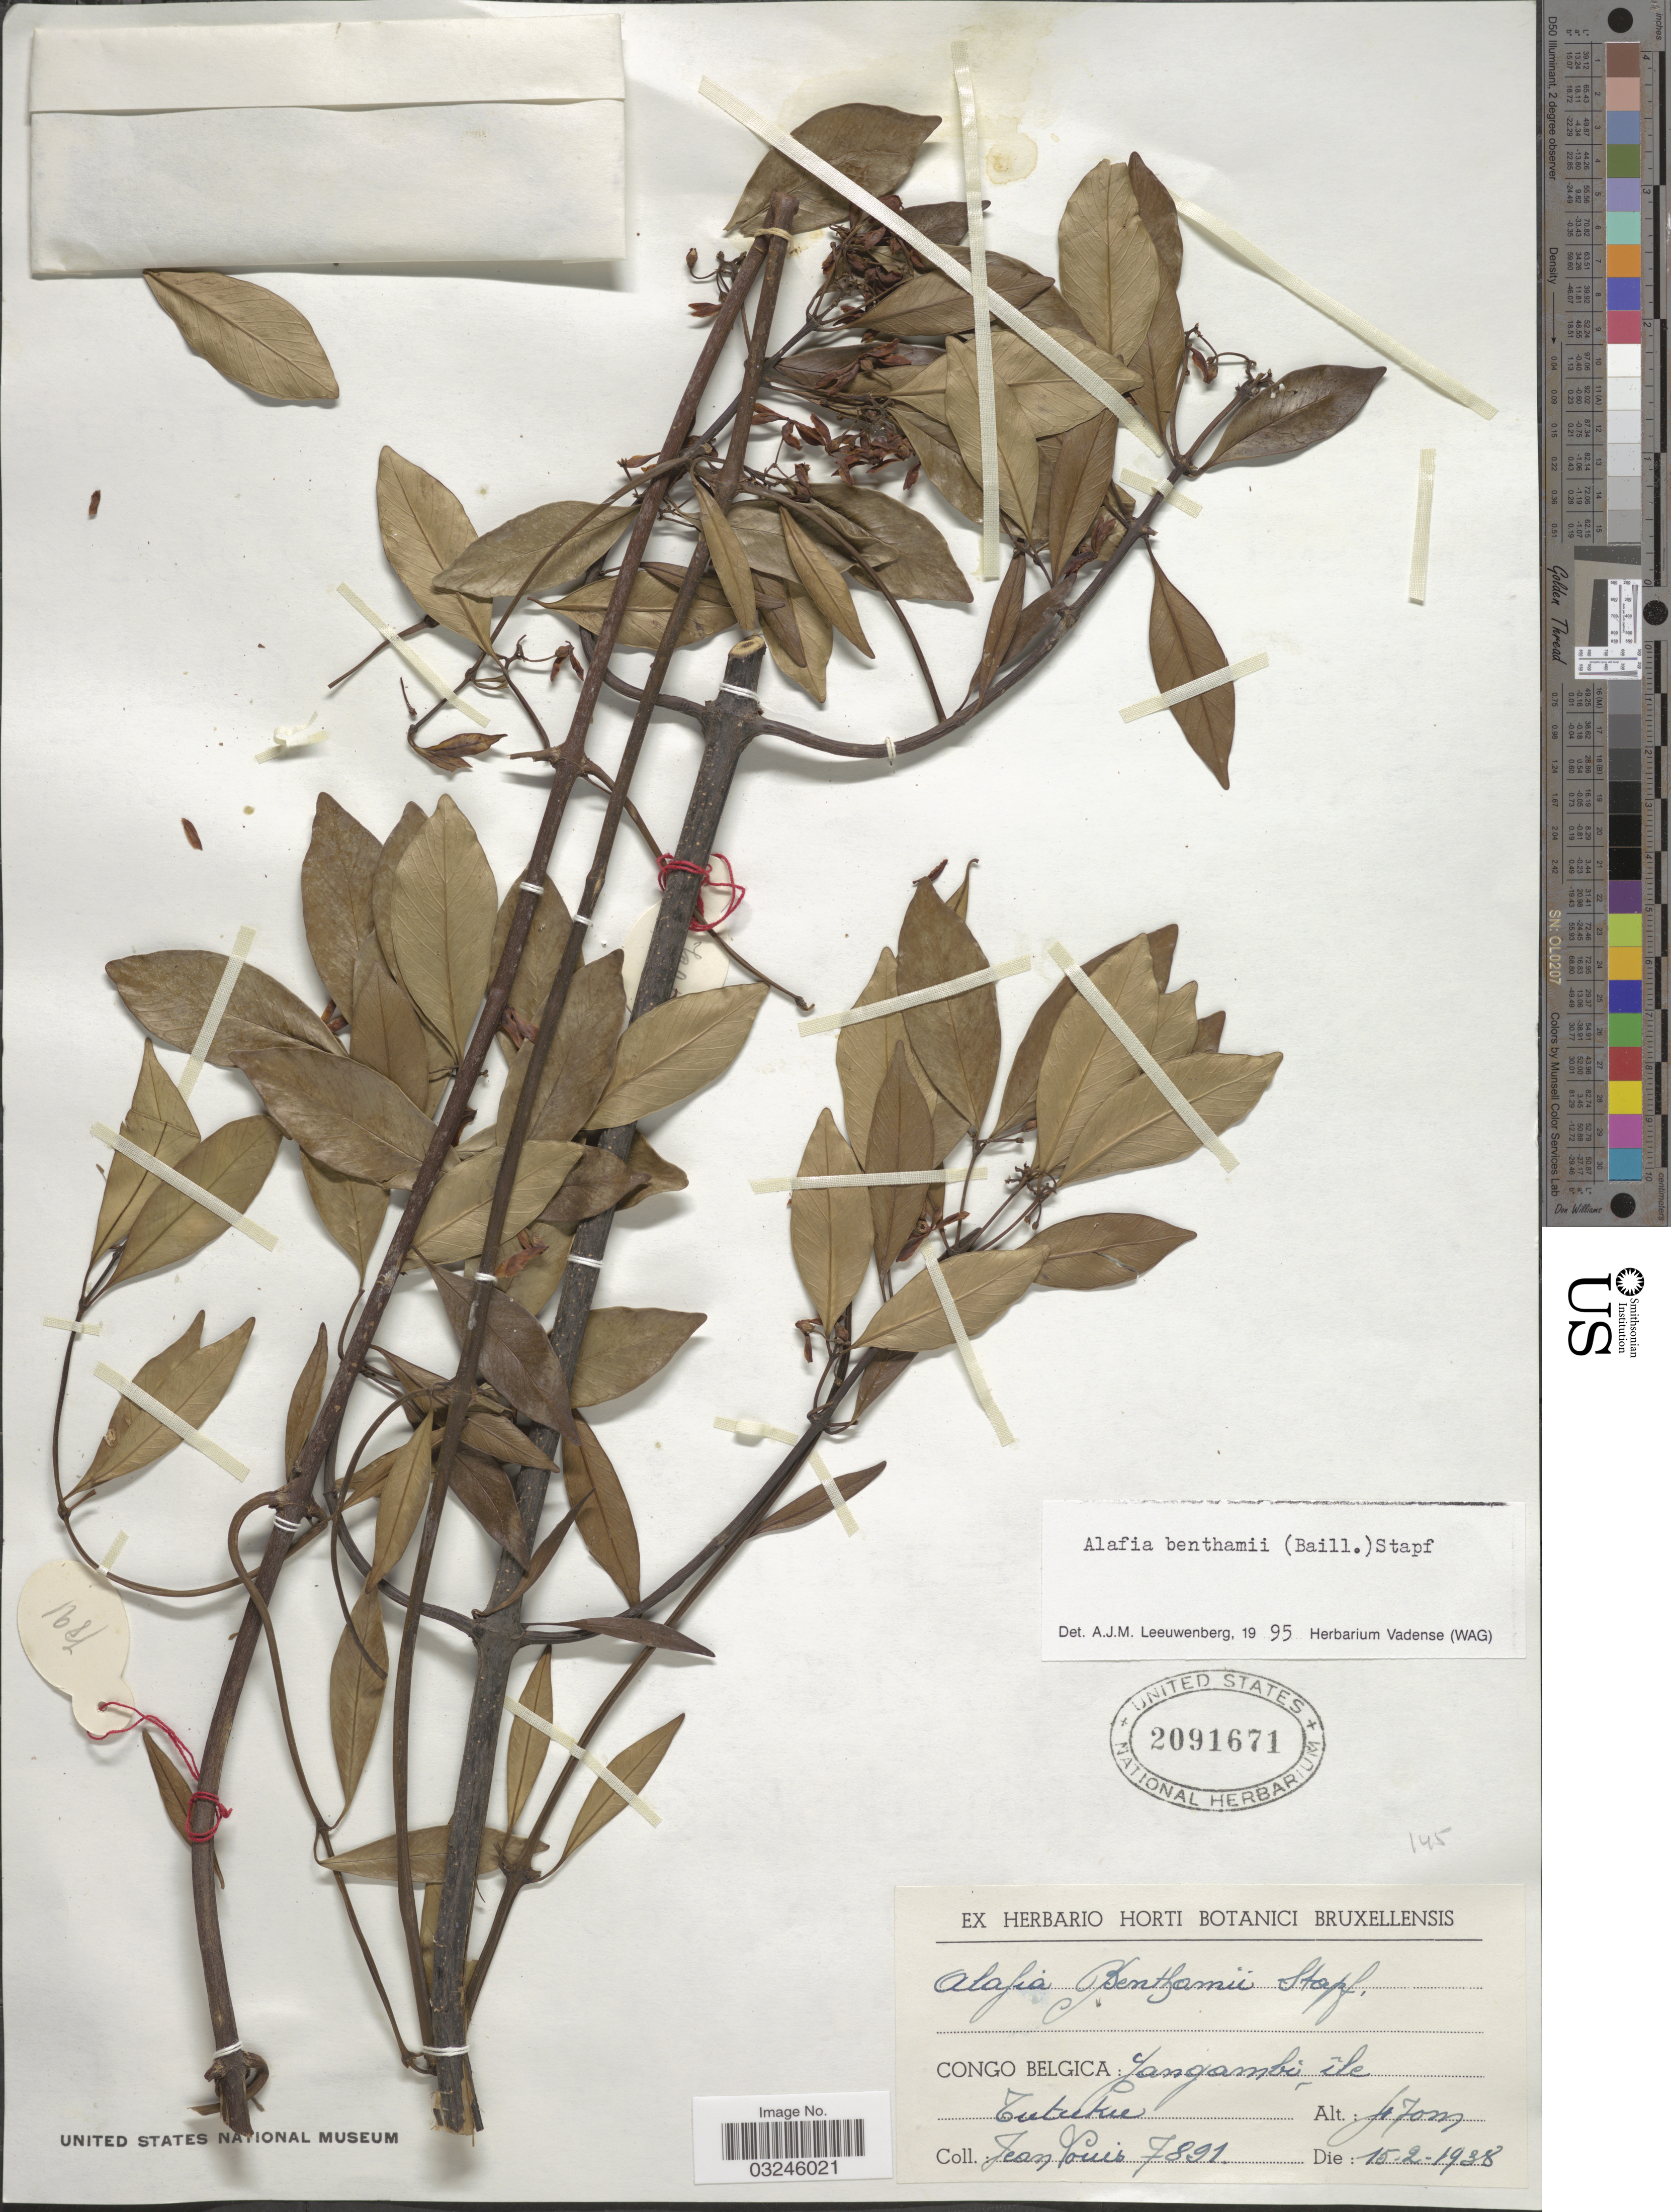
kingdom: Plantae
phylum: Tracheophyta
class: Magnoliopsida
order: Gentianales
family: Apocynaceae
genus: Alafia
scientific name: Alafia benthamii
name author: (Baill.) Stapf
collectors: J. Louis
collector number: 7891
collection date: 1938-02-15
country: Congo, Democratic Republic of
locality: Congo Belgica: Yangambi, île Tutuku.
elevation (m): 470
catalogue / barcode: US 2091671